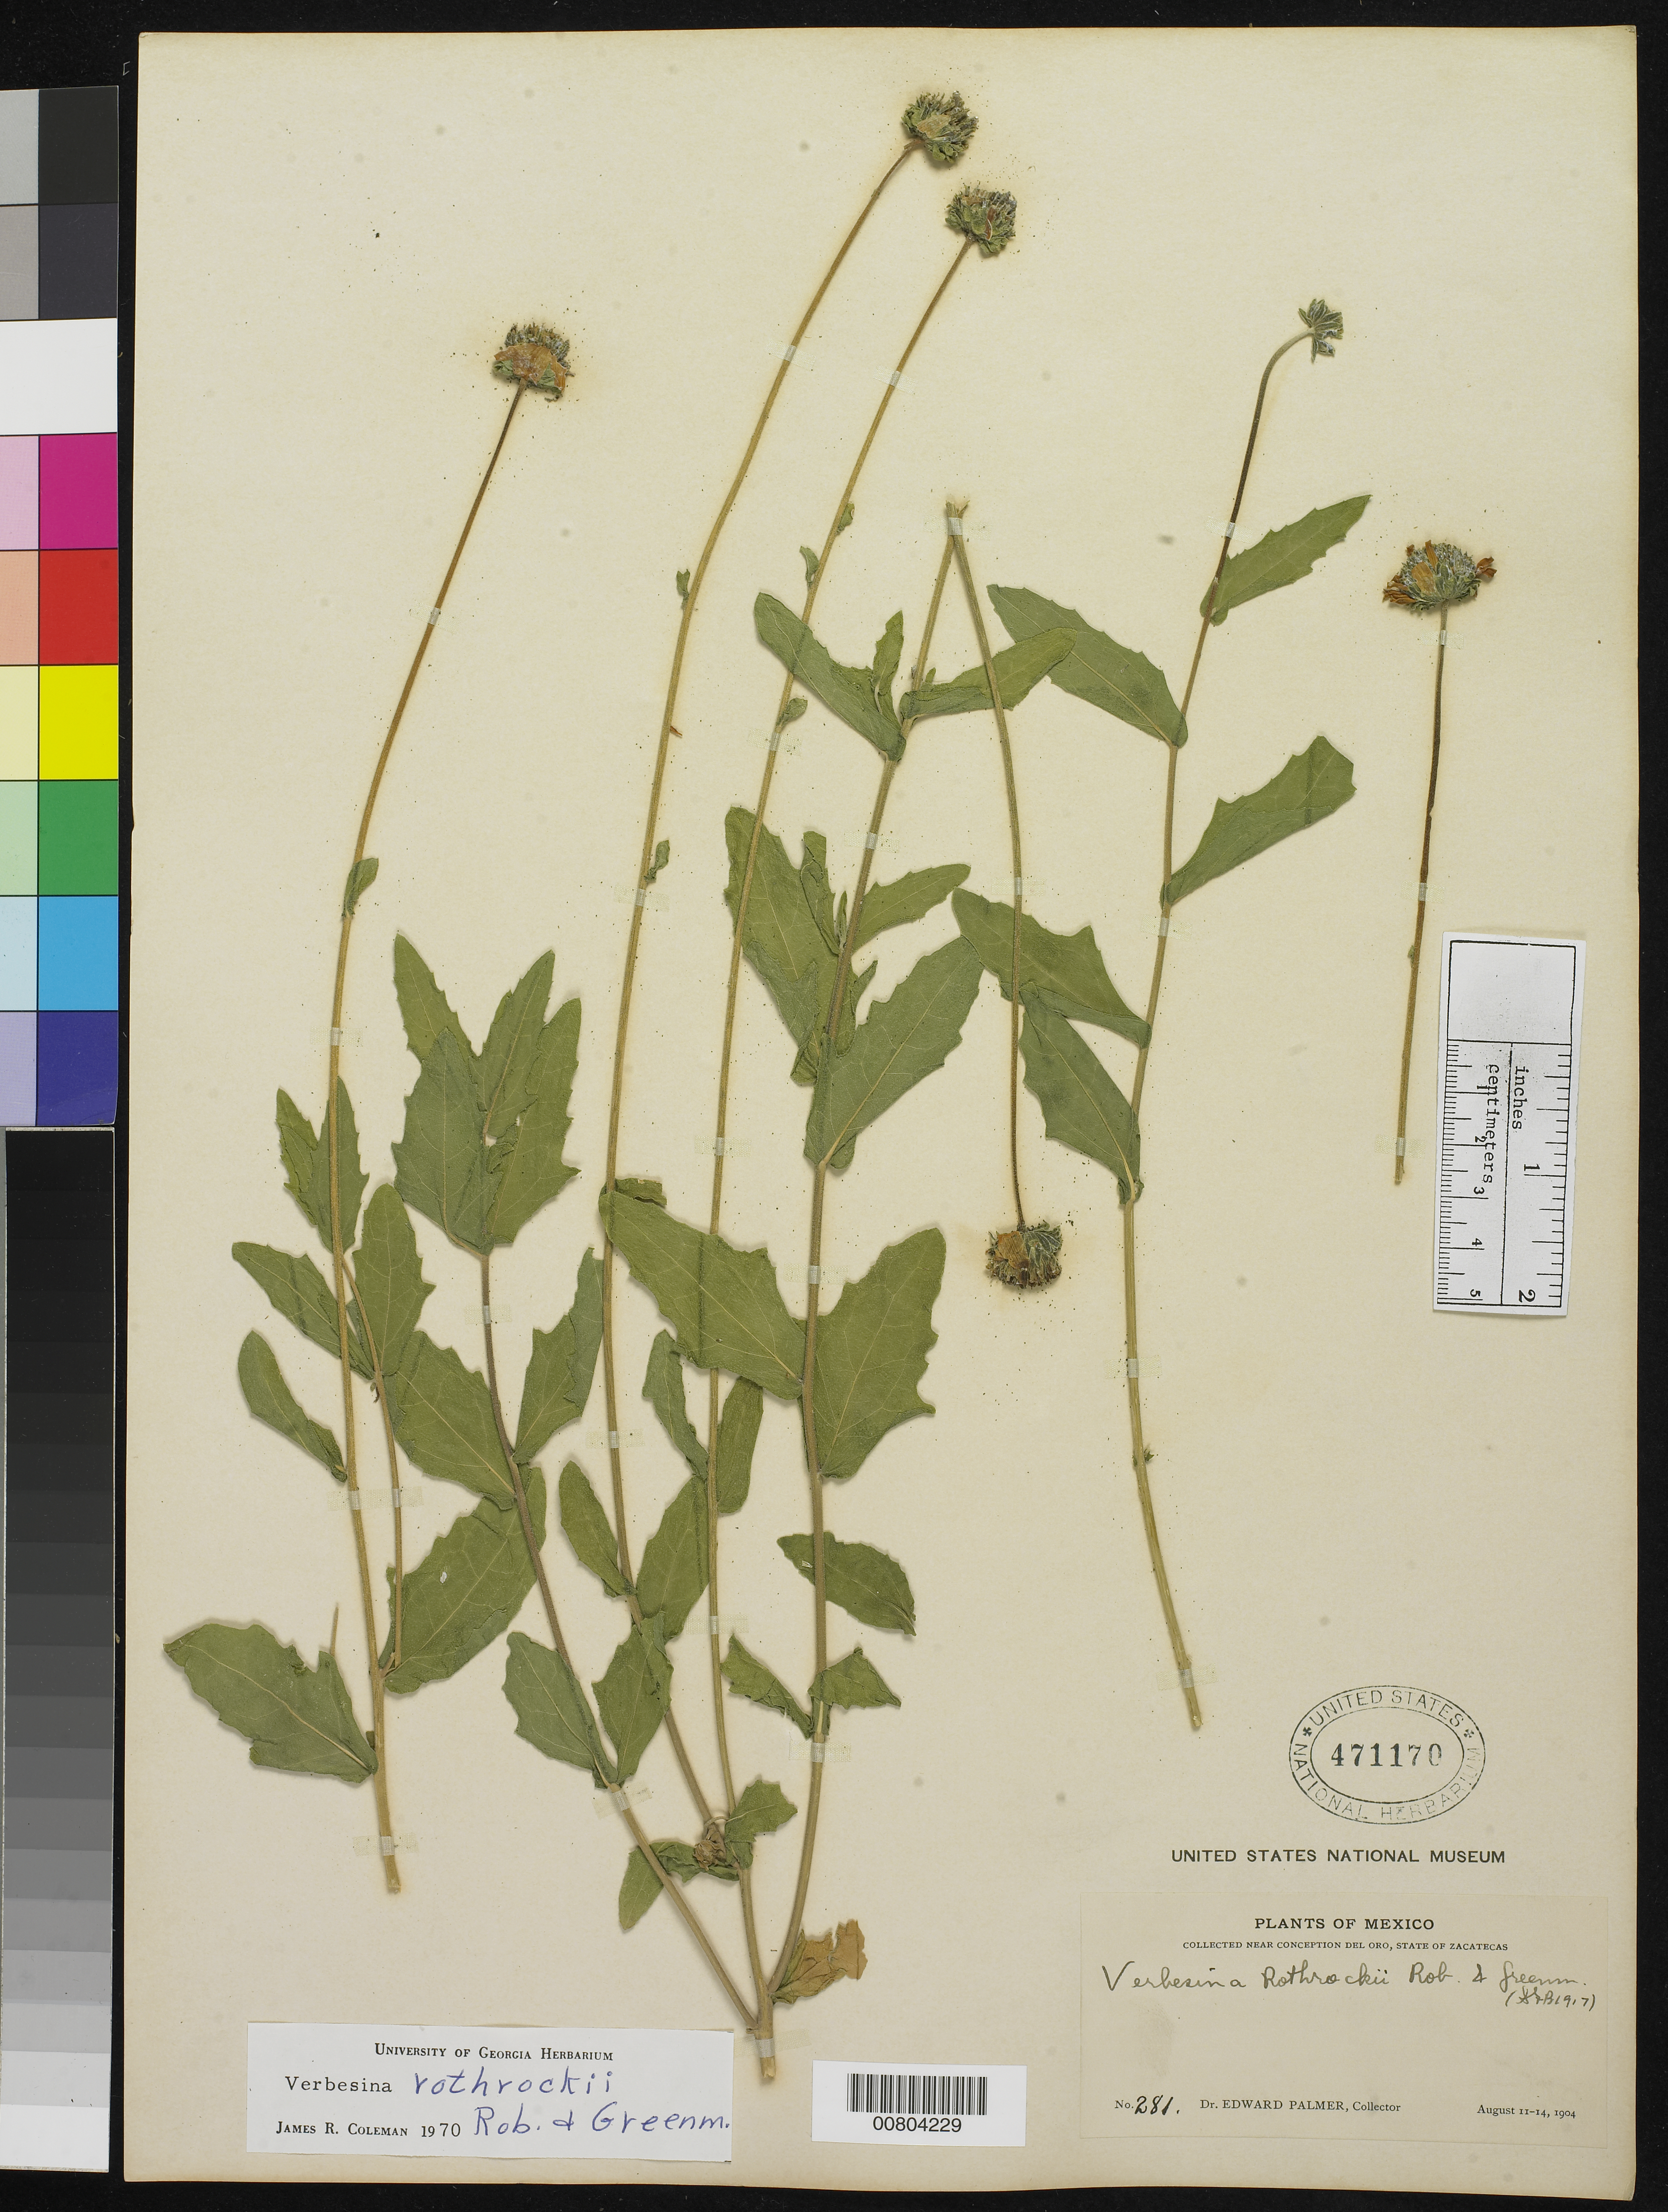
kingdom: Plantae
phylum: Tracheophyta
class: Magnoliopsida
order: Asterales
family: Asteraceae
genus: Verbesina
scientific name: Verbesina rothrockii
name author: B.L. Rob. & Greenm.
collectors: E. Palmer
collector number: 281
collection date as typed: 11 Aug 1904 to 14 Aug 1904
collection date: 1904-08-11/1904-08-14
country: Mexico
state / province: Zacatecas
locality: Near Concepción del Oro, Zacatecas.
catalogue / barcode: US 471170